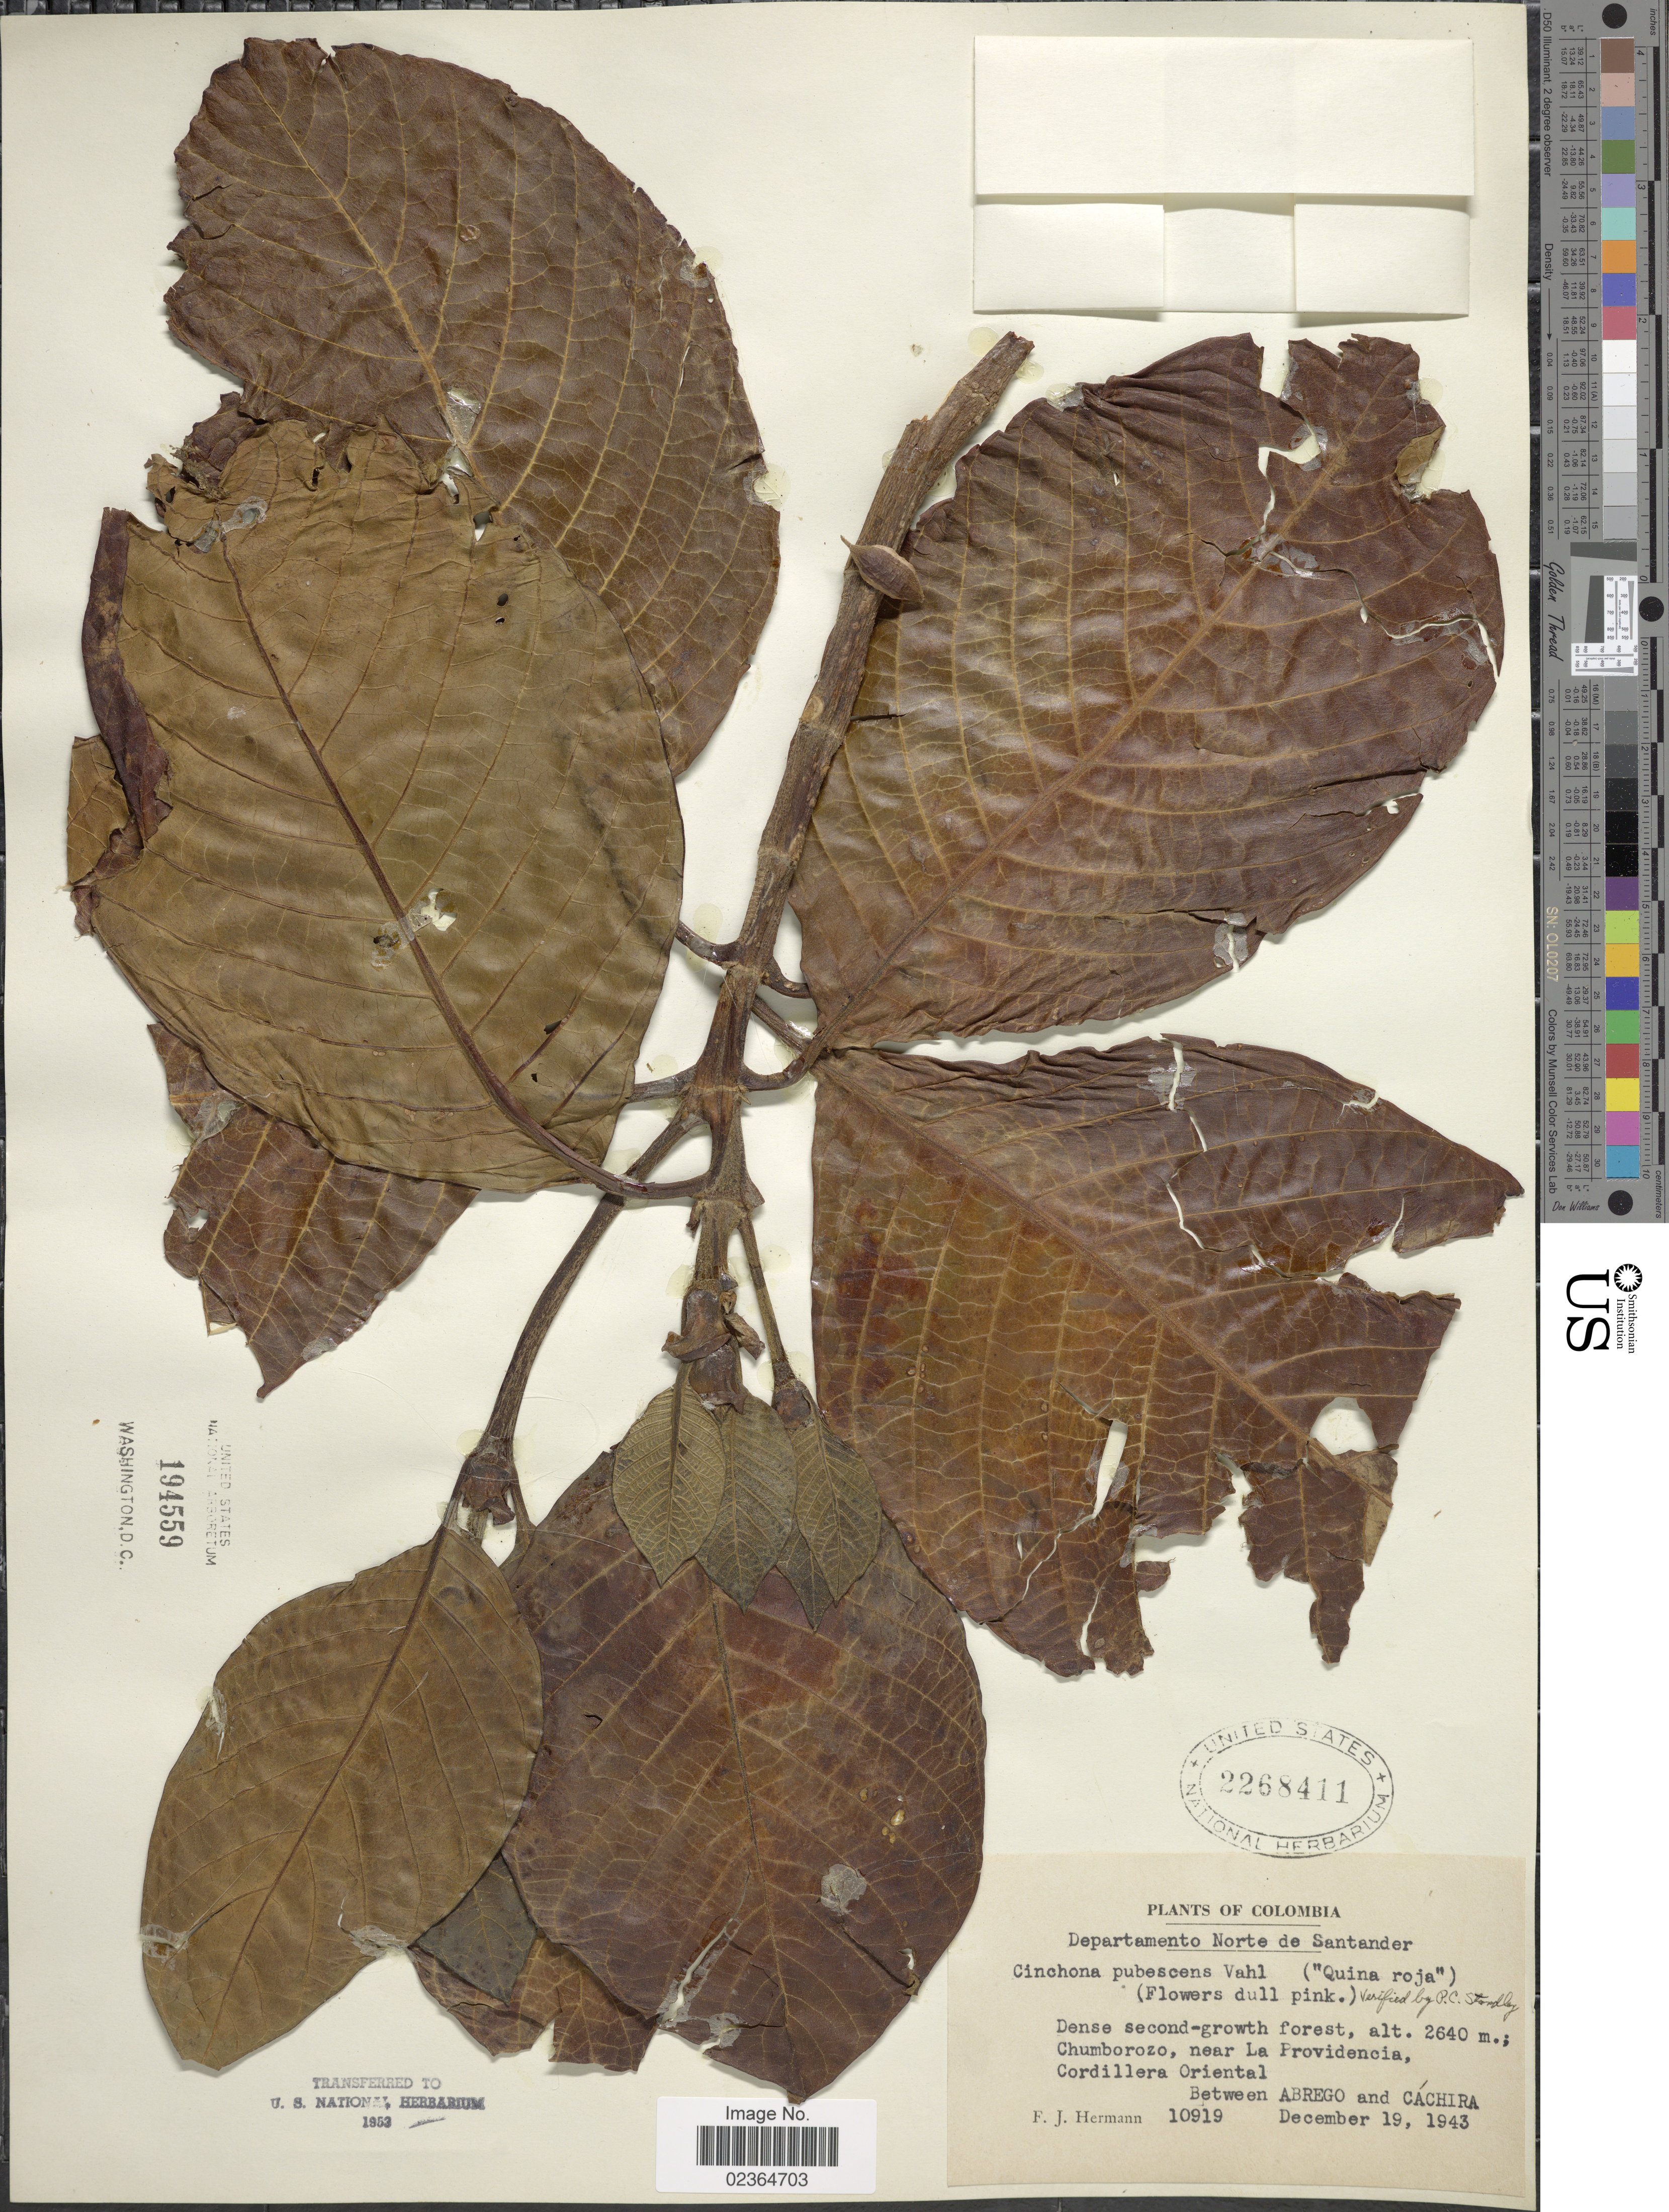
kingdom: Plantae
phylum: Tracheophyta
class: Magnoliopsida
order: Gentianales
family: Rubiaceae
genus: Cinchona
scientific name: Cinchona pubescens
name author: Vahl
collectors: F. J. Hermann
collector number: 10919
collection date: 1943-12-19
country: Colombia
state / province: Norte de Santander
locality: Chumborozo, near La Providencia, Cordillera Oriental. Between Abrego and Cáchira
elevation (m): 2640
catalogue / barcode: US 2268411